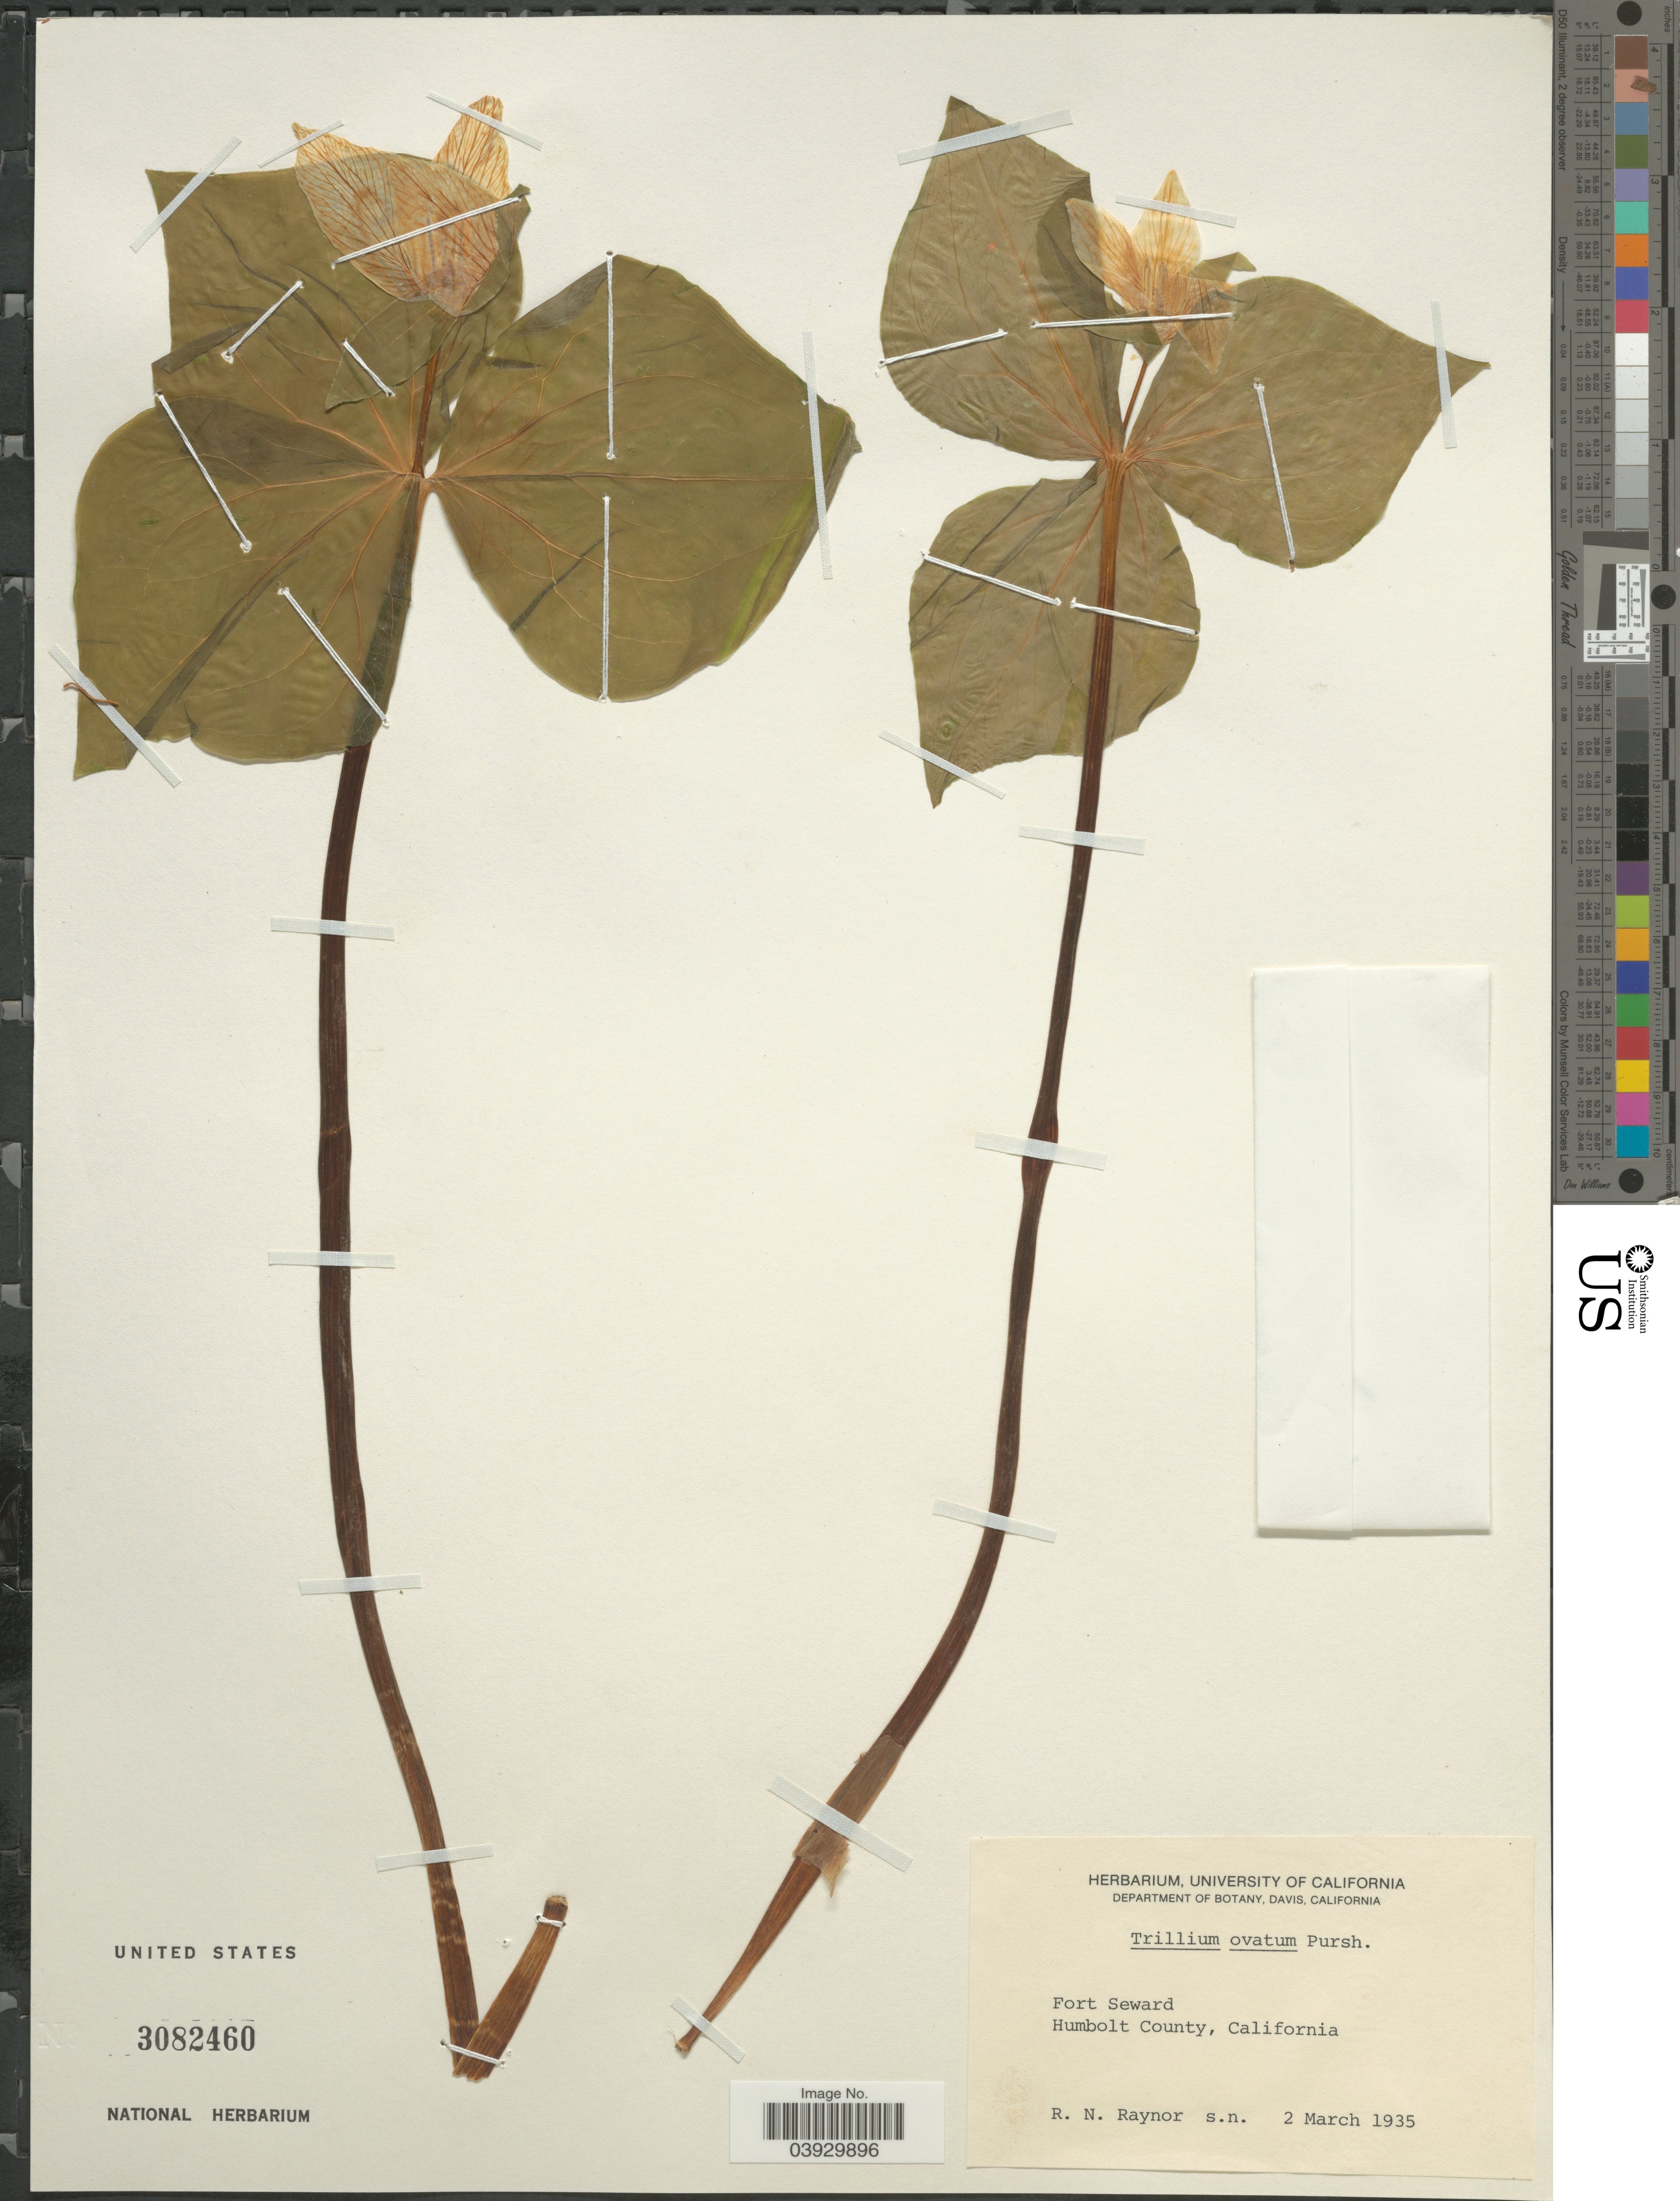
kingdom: Plantae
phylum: Tracheophyta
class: Liliopsida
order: Liliales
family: Melanthiaceae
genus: Trillium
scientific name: Trillium ovatum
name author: Pursh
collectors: R. Raynor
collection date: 1935-03-02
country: United States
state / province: California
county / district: Humboldt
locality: Fort Seward, Humboldt County.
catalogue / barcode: US 3082460